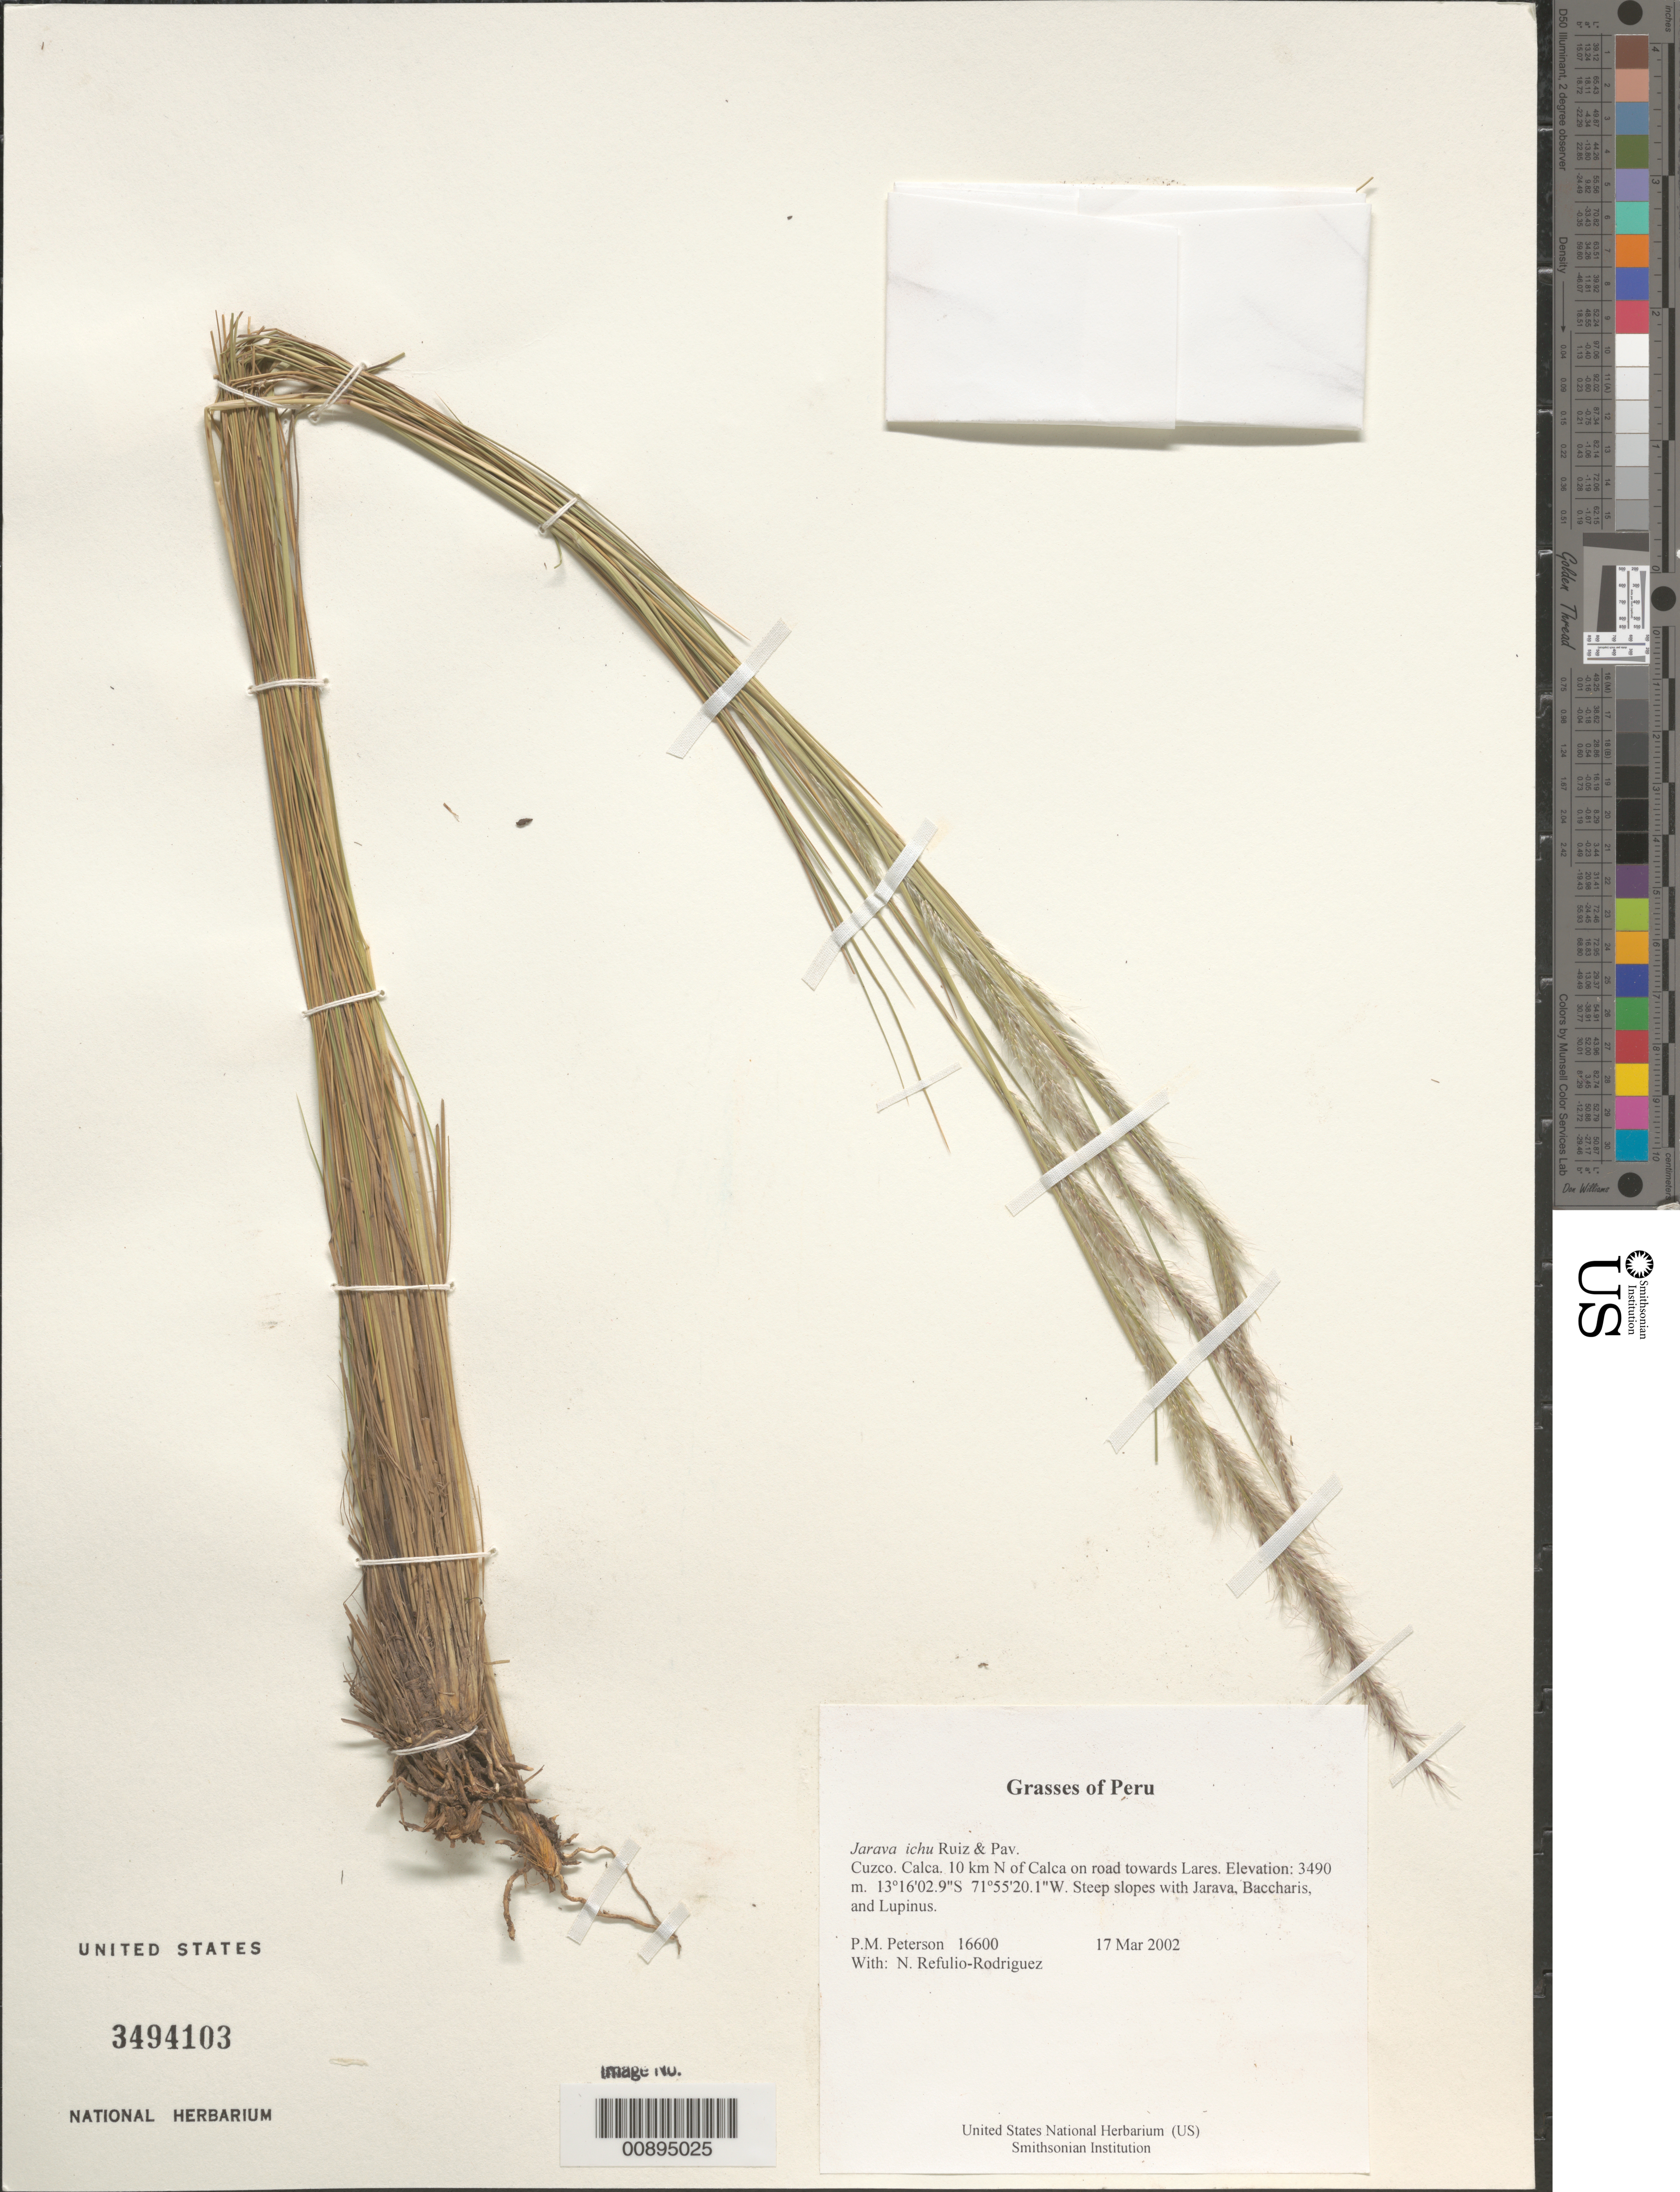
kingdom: Plantae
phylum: Tracheophyta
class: Liliopsida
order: Poales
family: Poaceae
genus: Jarava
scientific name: Jarava ichu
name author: Ruiz & Pav.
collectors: P. M. Peterson & N. Refulio-Rodríguez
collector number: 16600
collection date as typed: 17 Mar 2002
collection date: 2002-03-17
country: Peru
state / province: Cusco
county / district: Calca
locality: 10 km N of Calca on road towards Lares.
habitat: Steep slopes with ~Jarava, Baccharis, and Lupinus~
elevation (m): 3490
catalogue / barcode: US 3494103